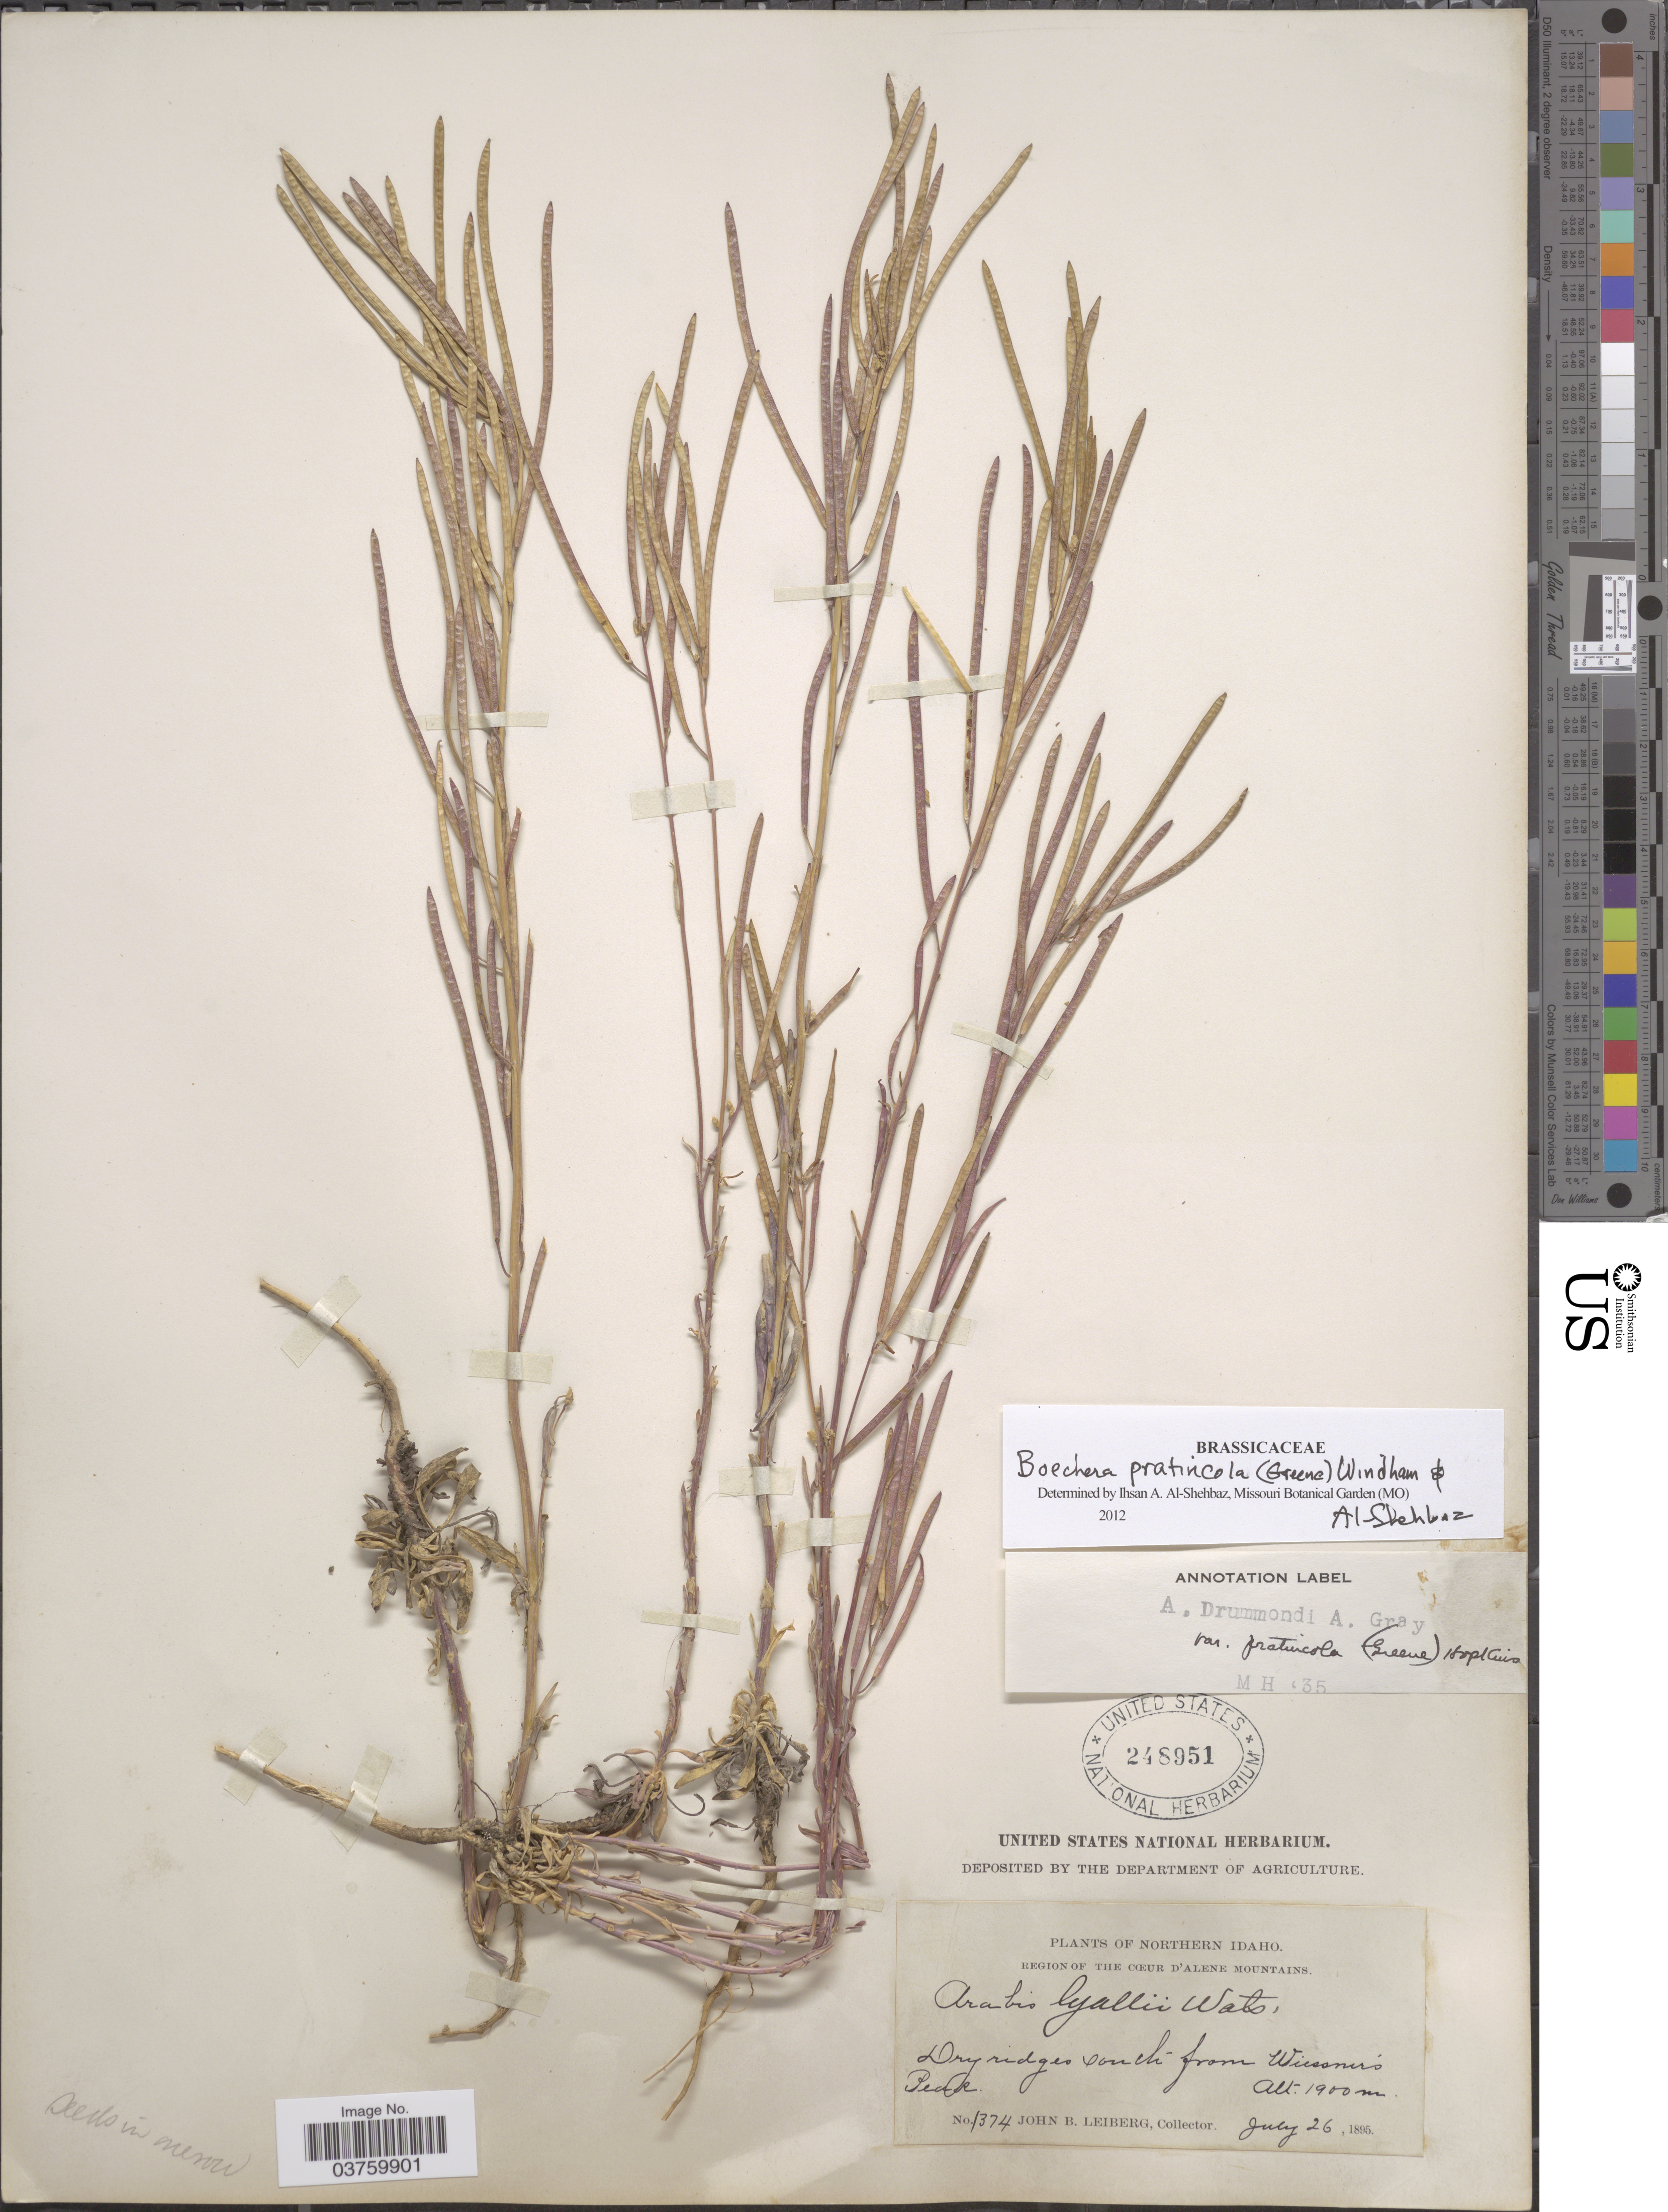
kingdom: Plantae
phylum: Tracheophyta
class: Magnoliopsida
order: Brassicales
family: Brassicaceae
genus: Boechera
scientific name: Boechera pratincola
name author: (Greene) Windham & Al-Shehbaz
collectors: J. B. Leiberg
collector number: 1374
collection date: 1895-07-26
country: United States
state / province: Idaho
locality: Northern Idaho. The Cœur d'Alene Mountains. Dry ridges south from Wiessner's Peak.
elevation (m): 1900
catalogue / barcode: US 248951